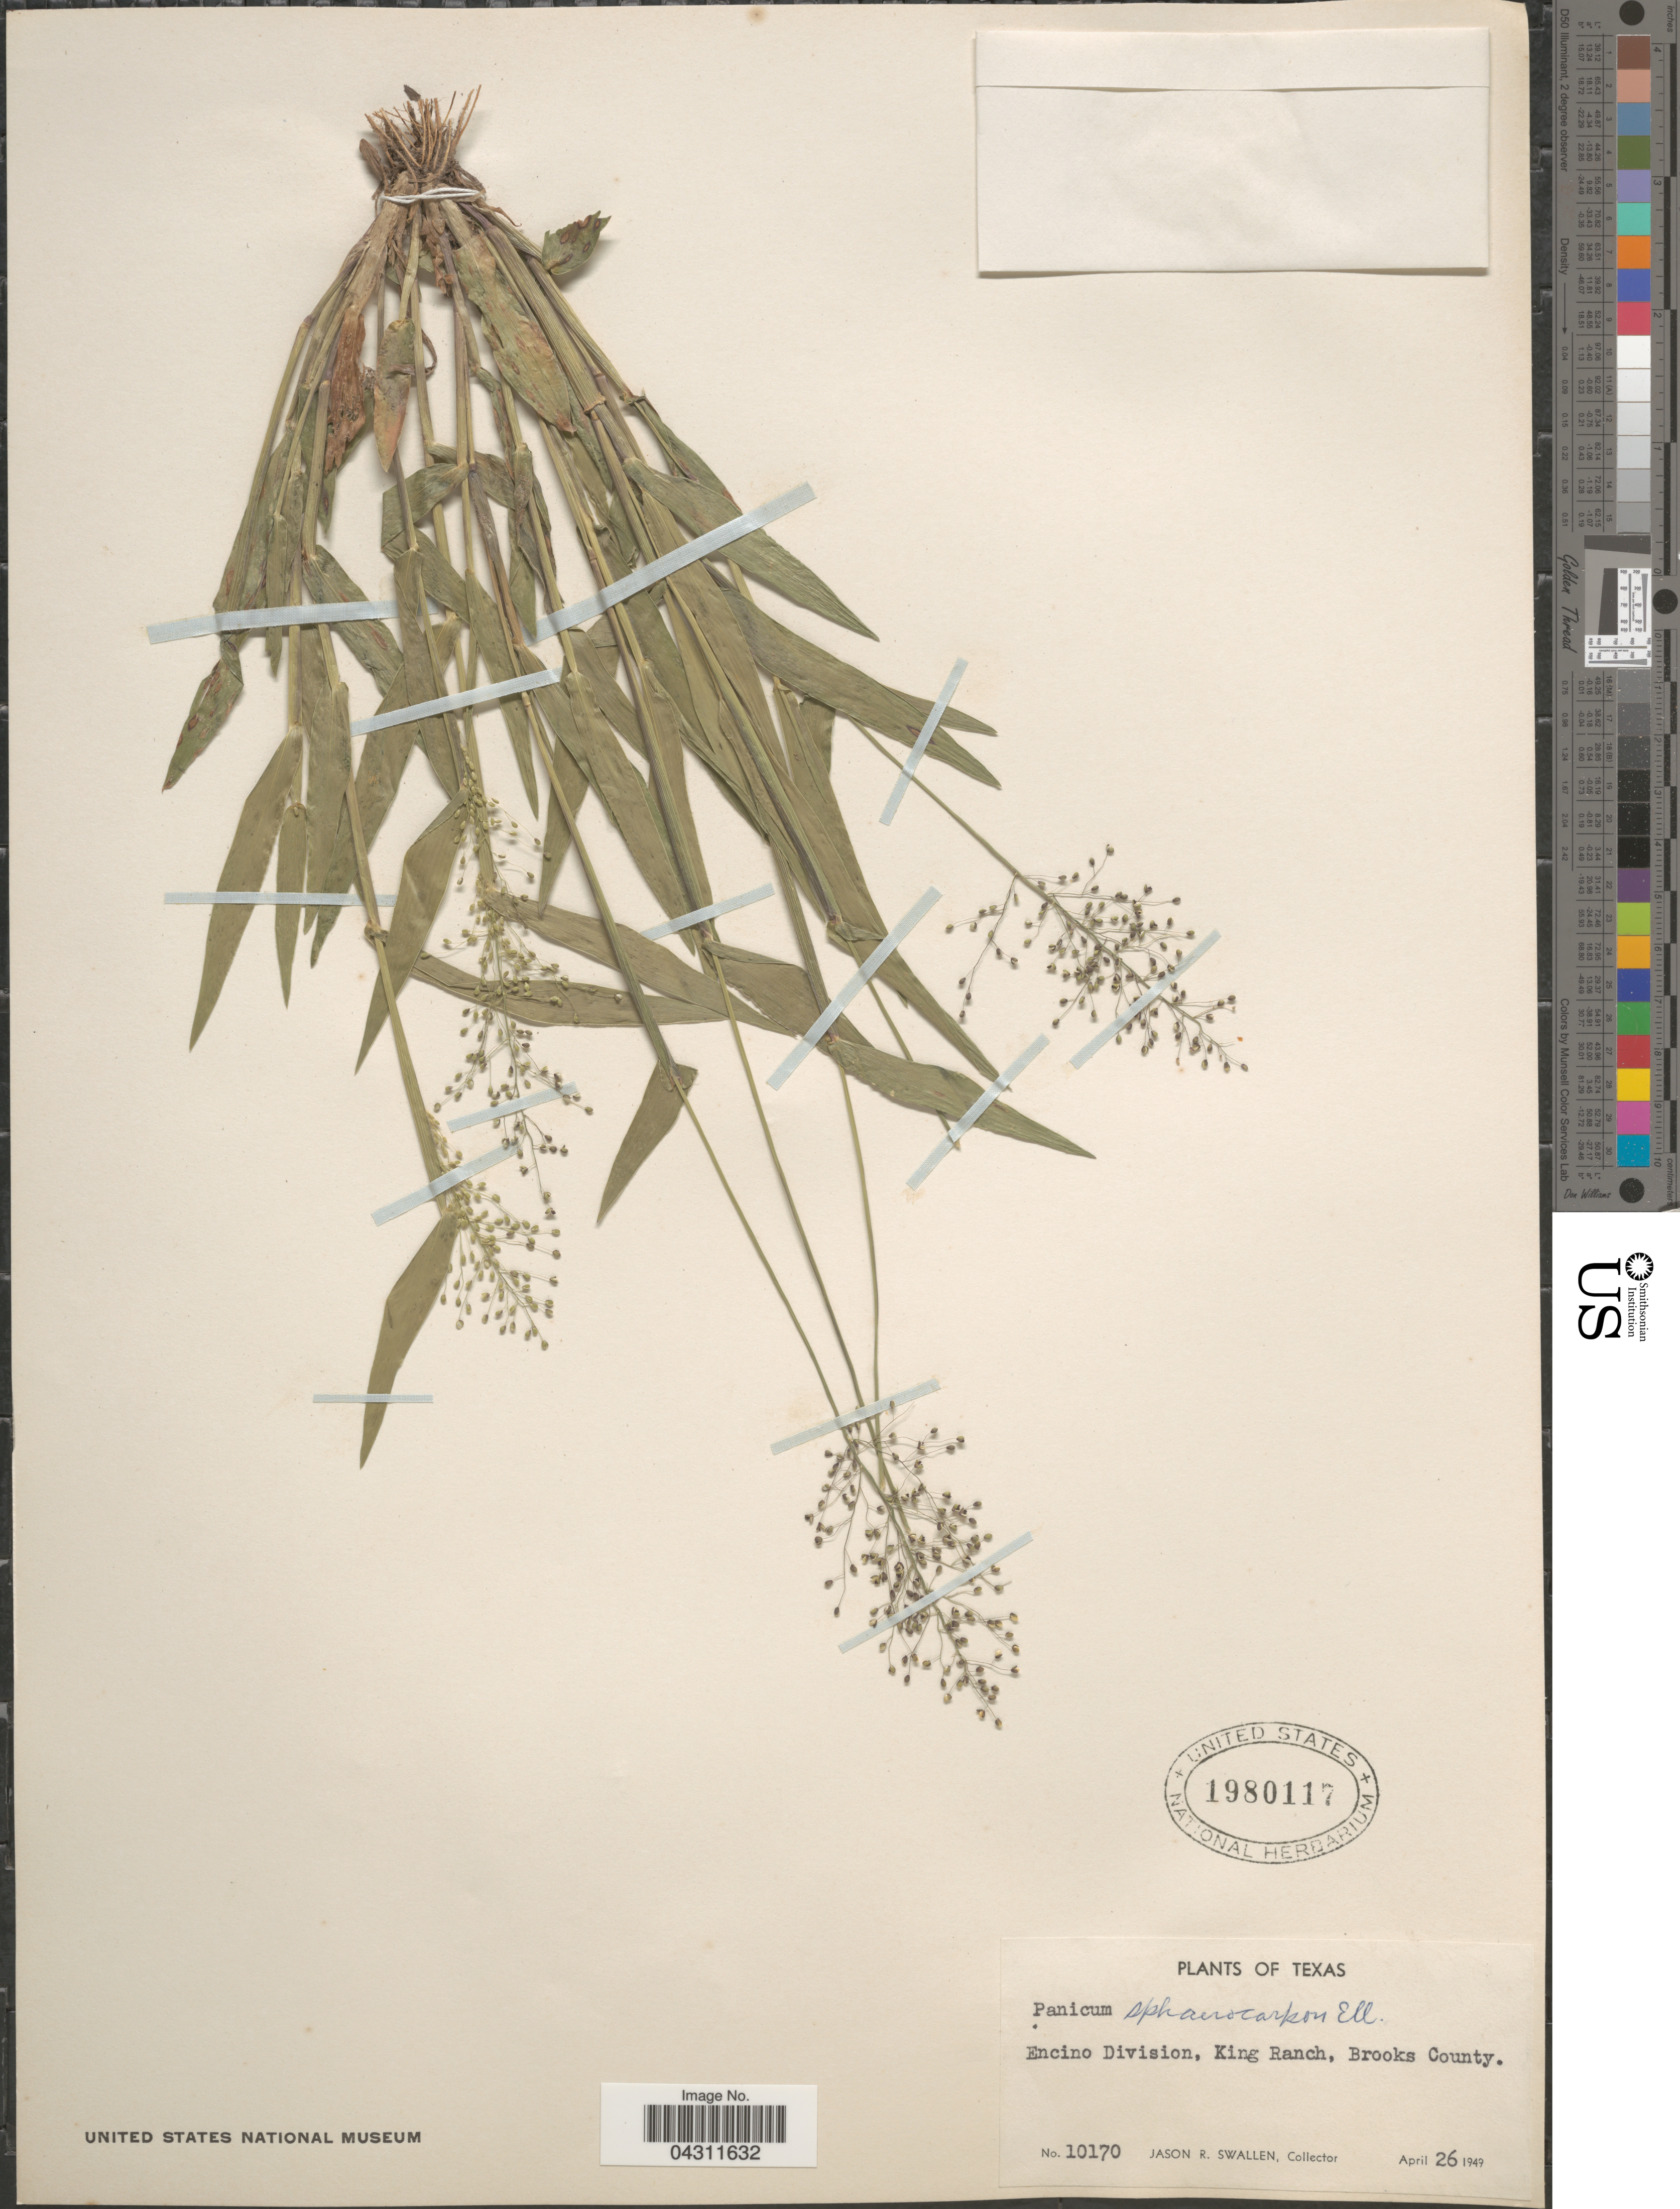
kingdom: Plantae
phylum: Tracheophyta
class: Liliopsida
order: Poales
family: Poaceae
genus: Dichanthelium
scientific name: Dichanthelium strigosum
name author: (Muhl. ex Elliott) Freckmann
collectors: J. R. Swallen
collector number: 10170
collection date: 1949-04-26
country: United States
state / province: Texas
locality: Encino Division, King Ranch, Brooks County.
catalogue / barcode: US 1980117